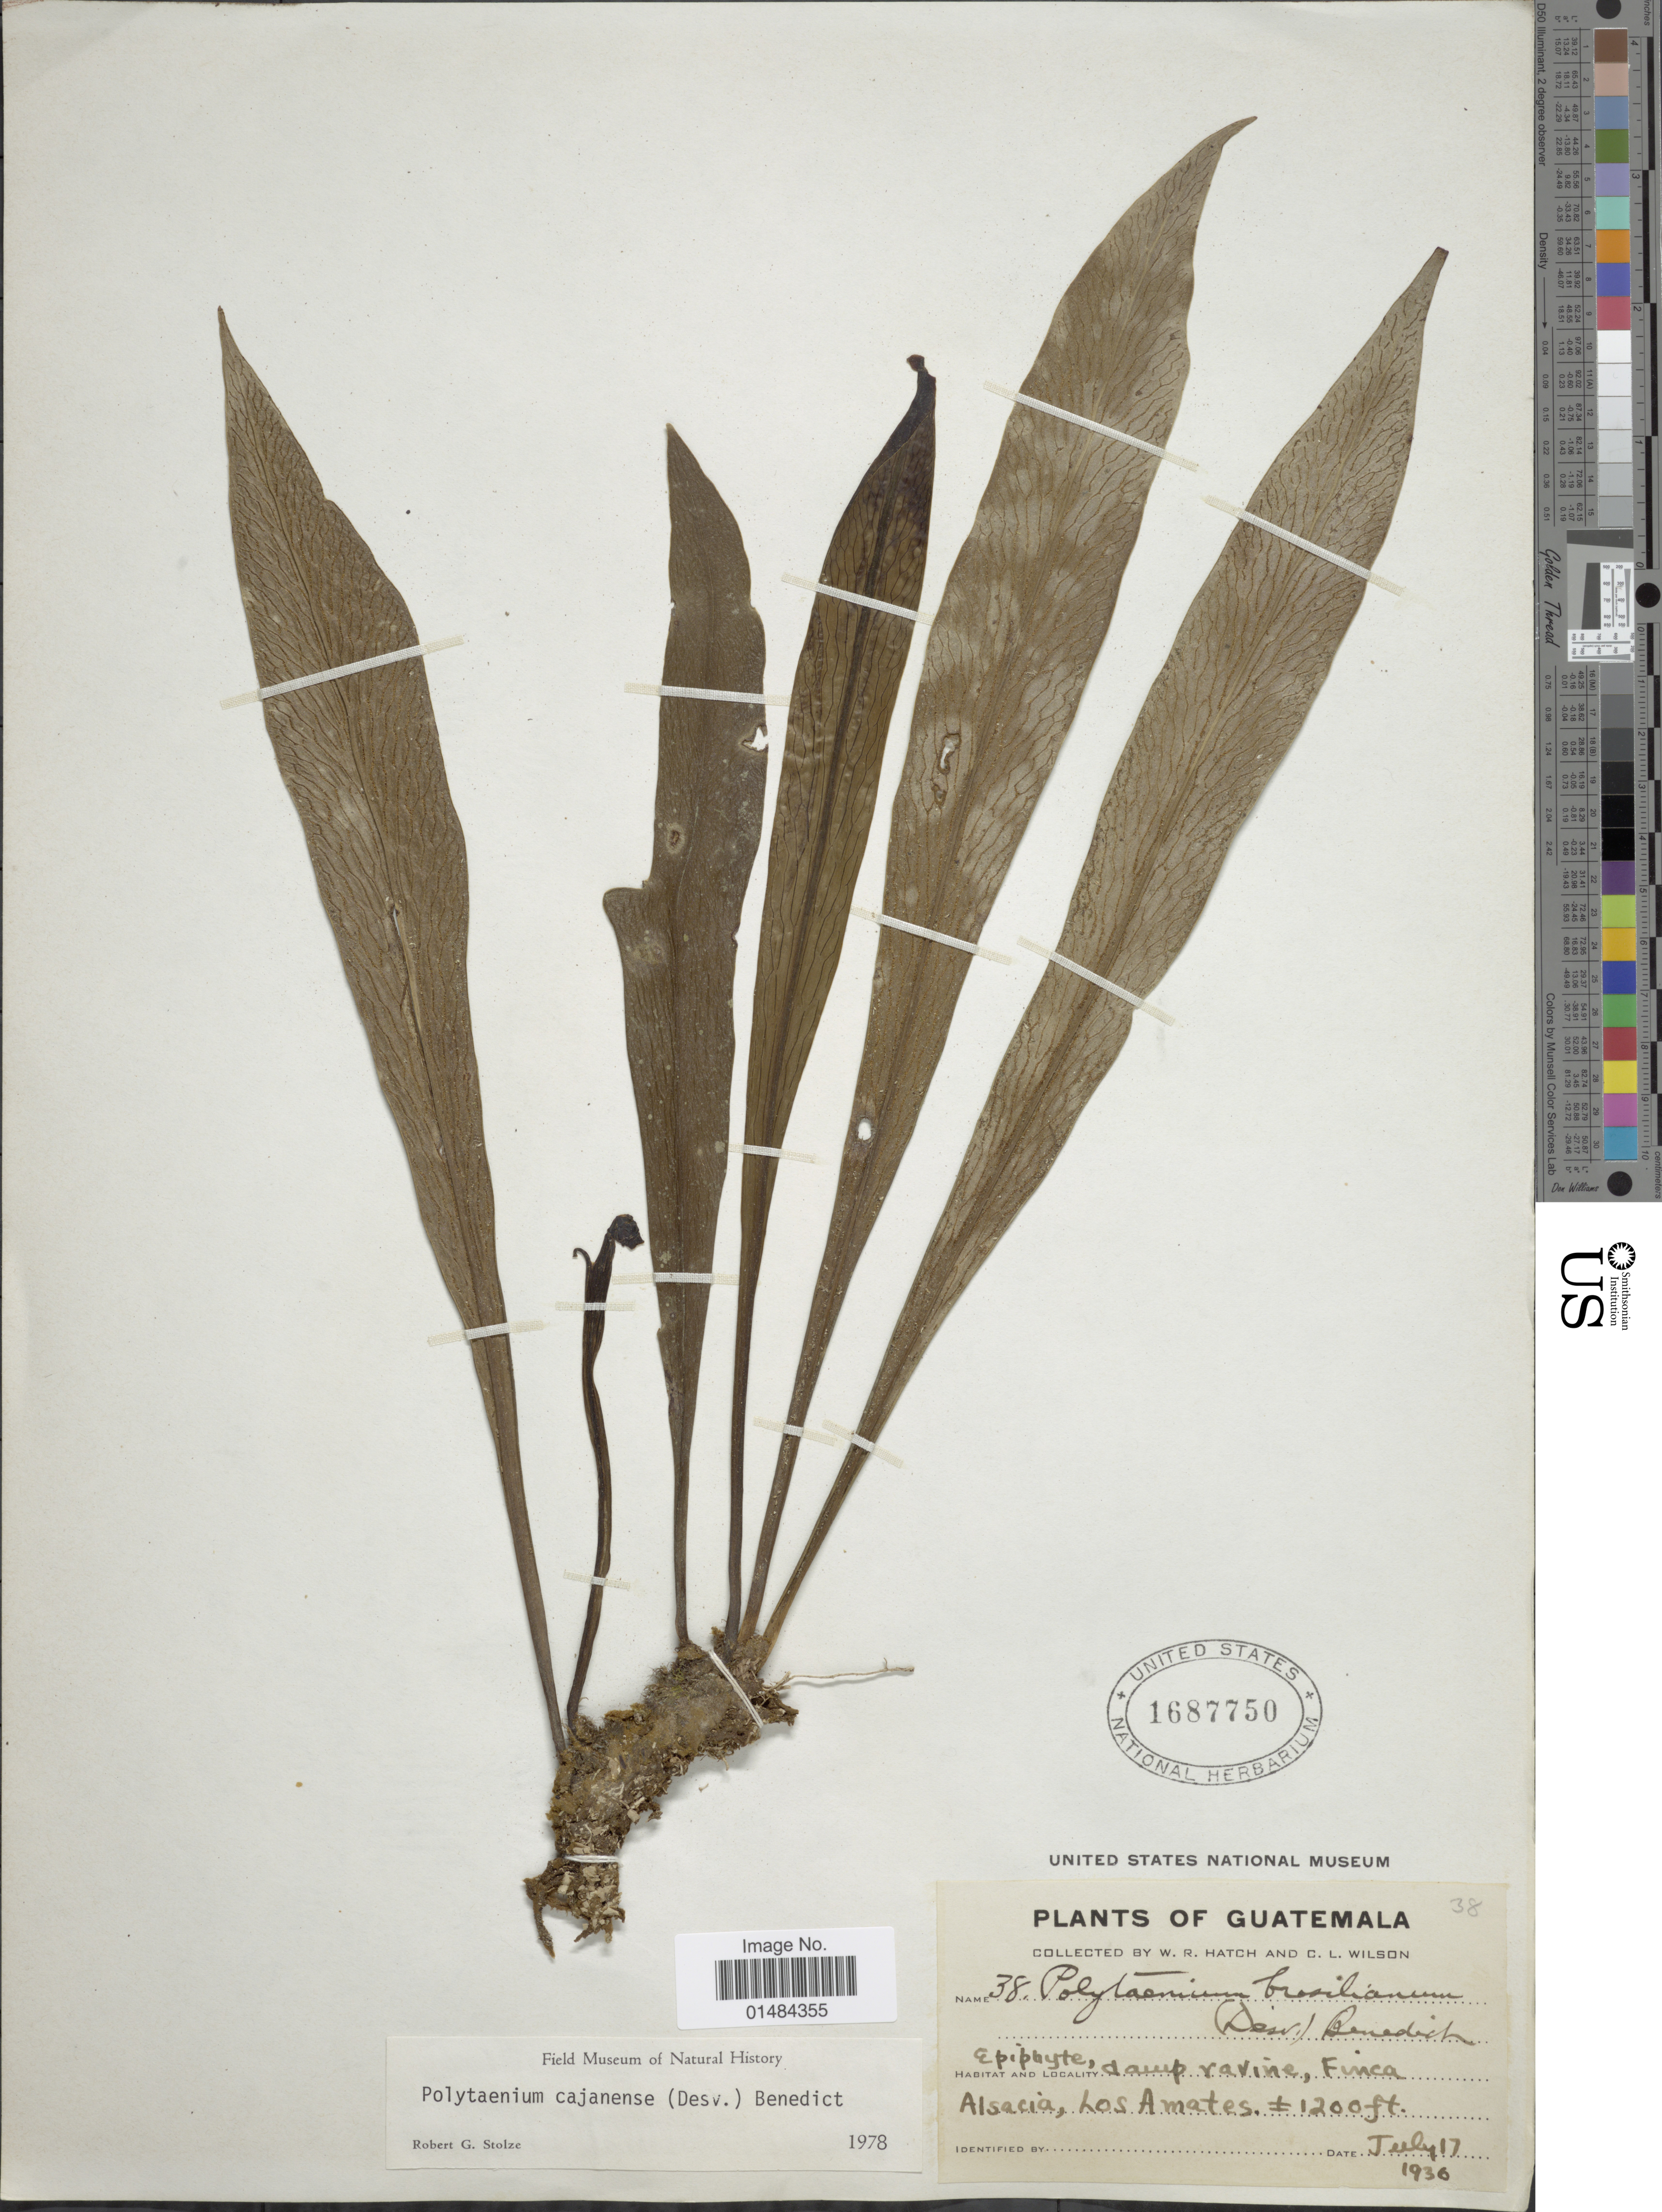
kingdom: Plantae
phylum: Tracheophyta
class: Polypodiopsida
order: Polypodiales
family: Pteridaceae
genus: Polytaenium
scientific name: Polytaenium cajenense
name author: (Desv.) Benedict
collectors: W. Hatch & C. L. Wilson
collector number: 38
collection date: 1936-07-17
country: Guatemala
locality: Guatemala, Finca Alsacia, Los Amates.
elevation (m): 366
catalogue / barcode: US 1687750